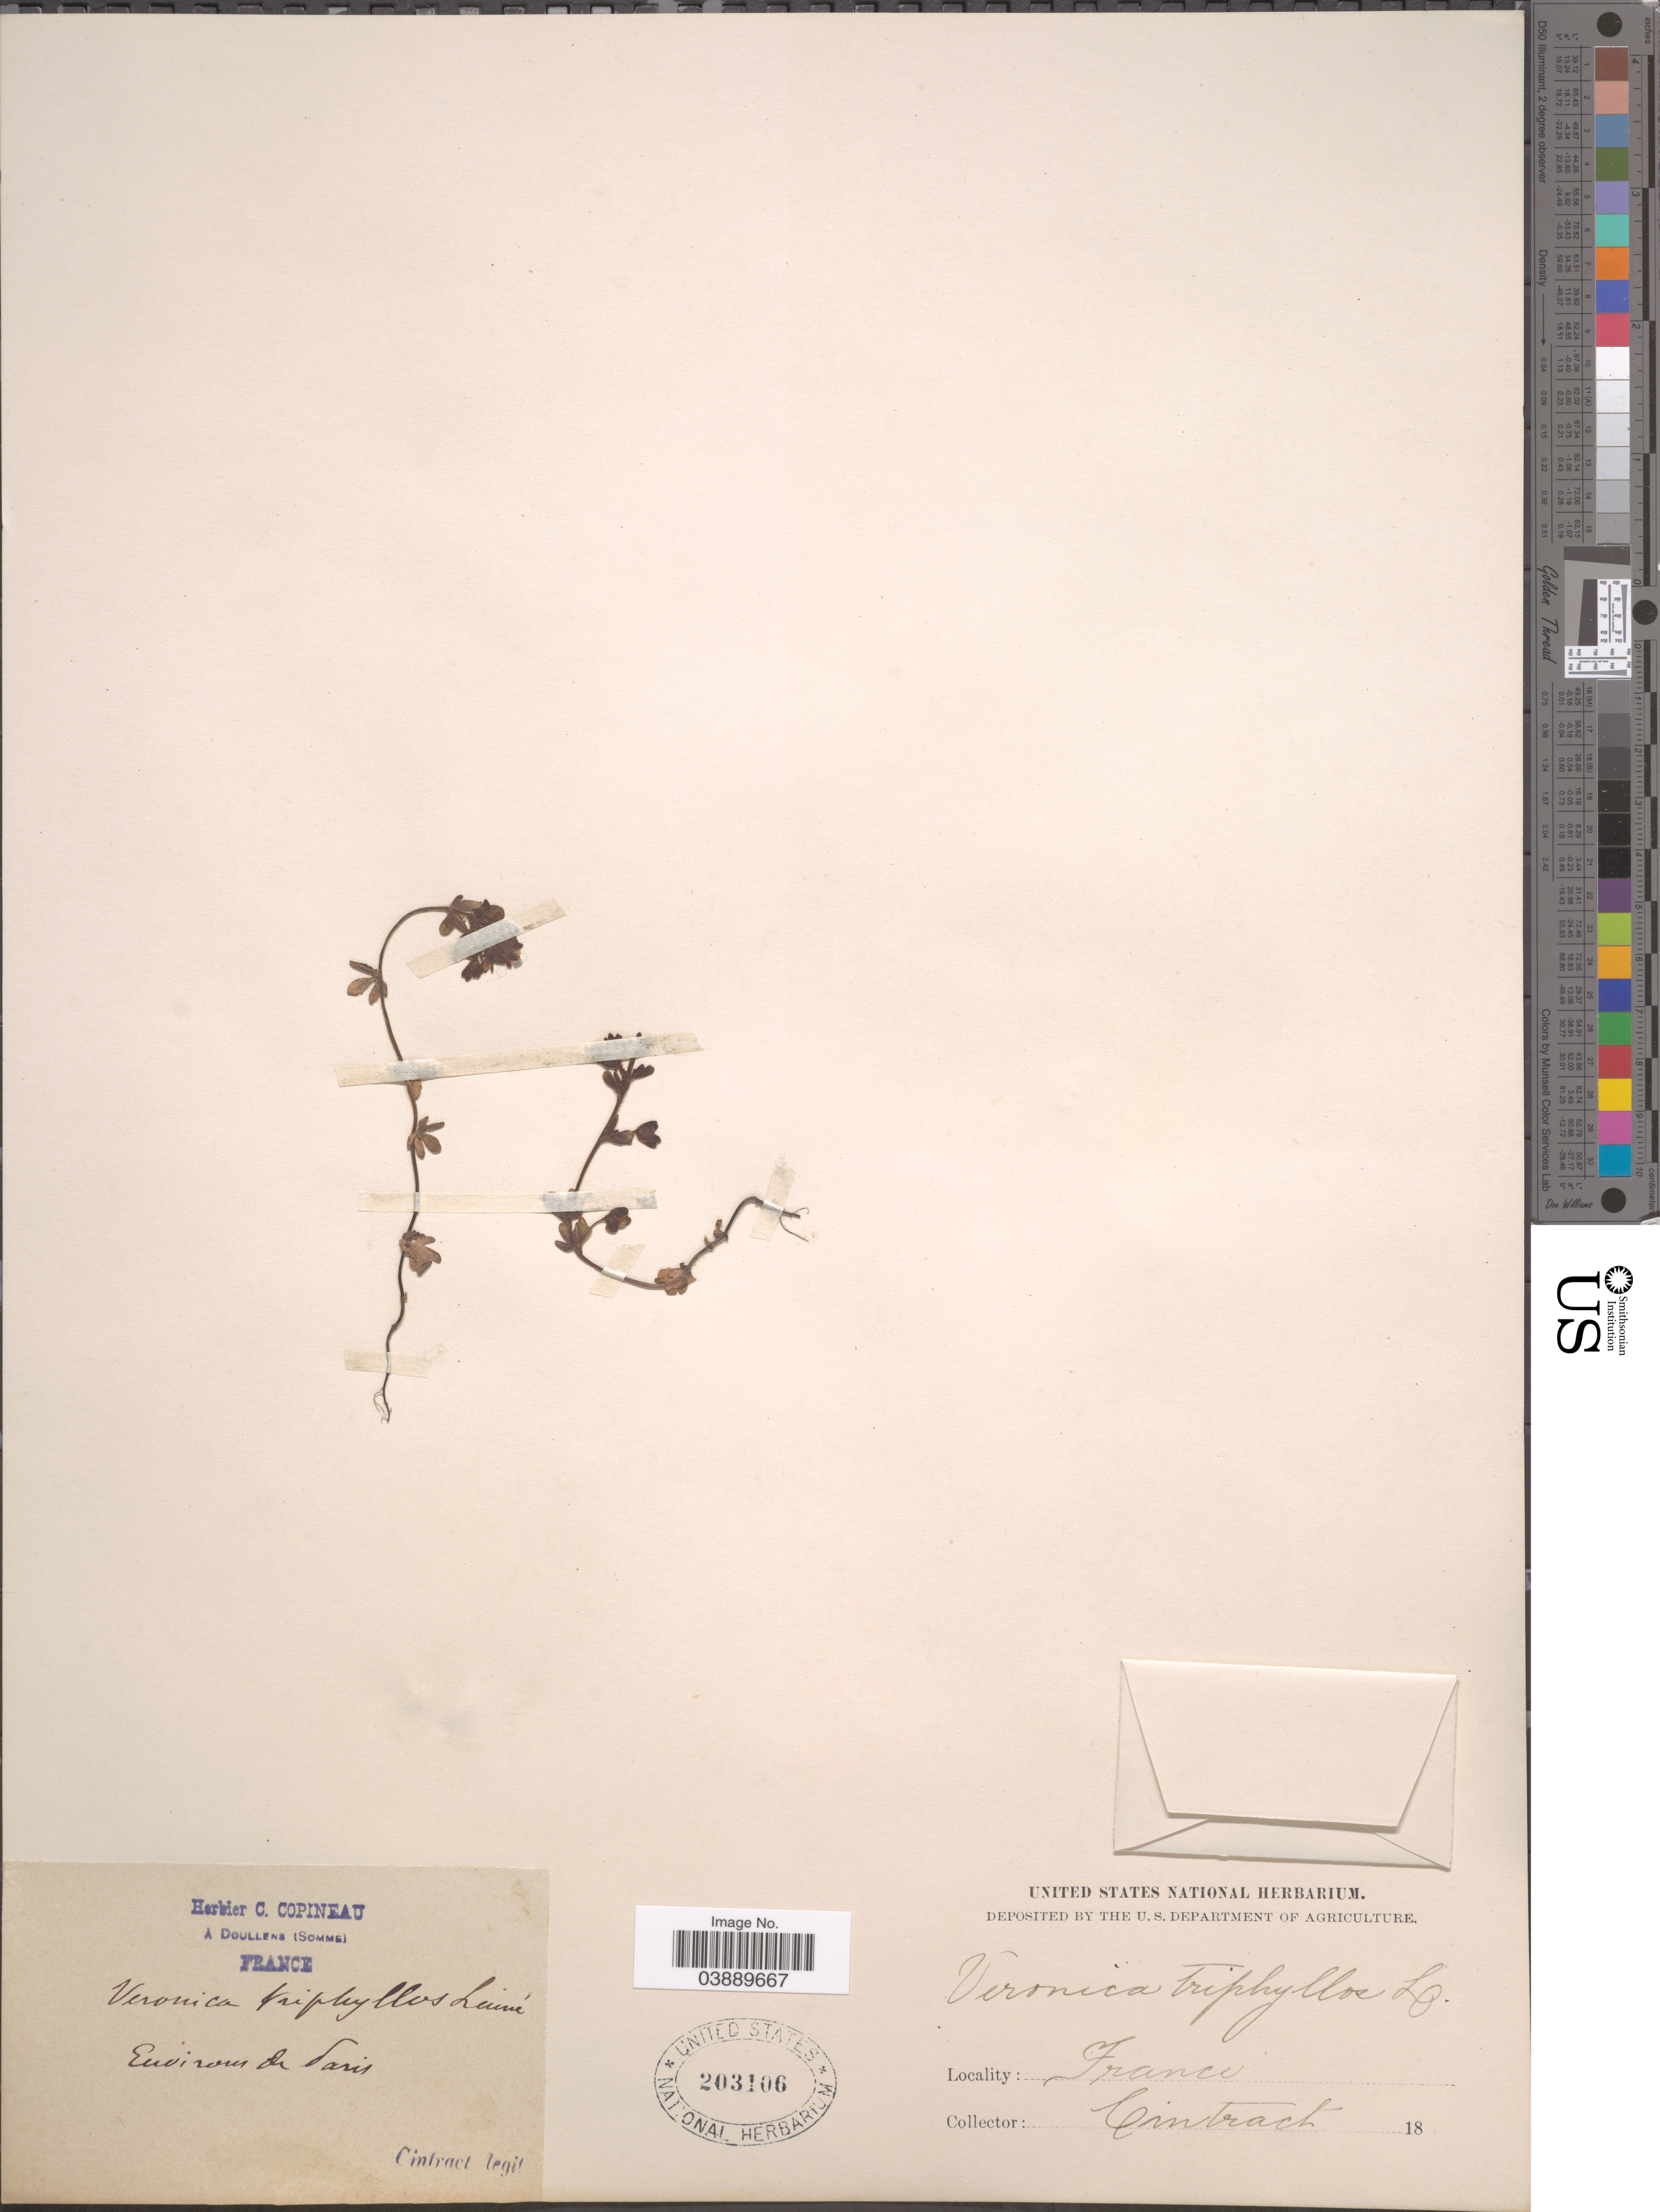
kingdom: Plantae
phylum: Tracheophyta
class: Magnoliopsida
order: Lamiales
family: Plantaginaceae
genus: Veronica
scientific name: Veronica triphyllos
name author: L.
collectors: Cintract, --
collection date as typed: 18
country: France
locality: Environs de Paris.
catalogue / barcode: US 203106